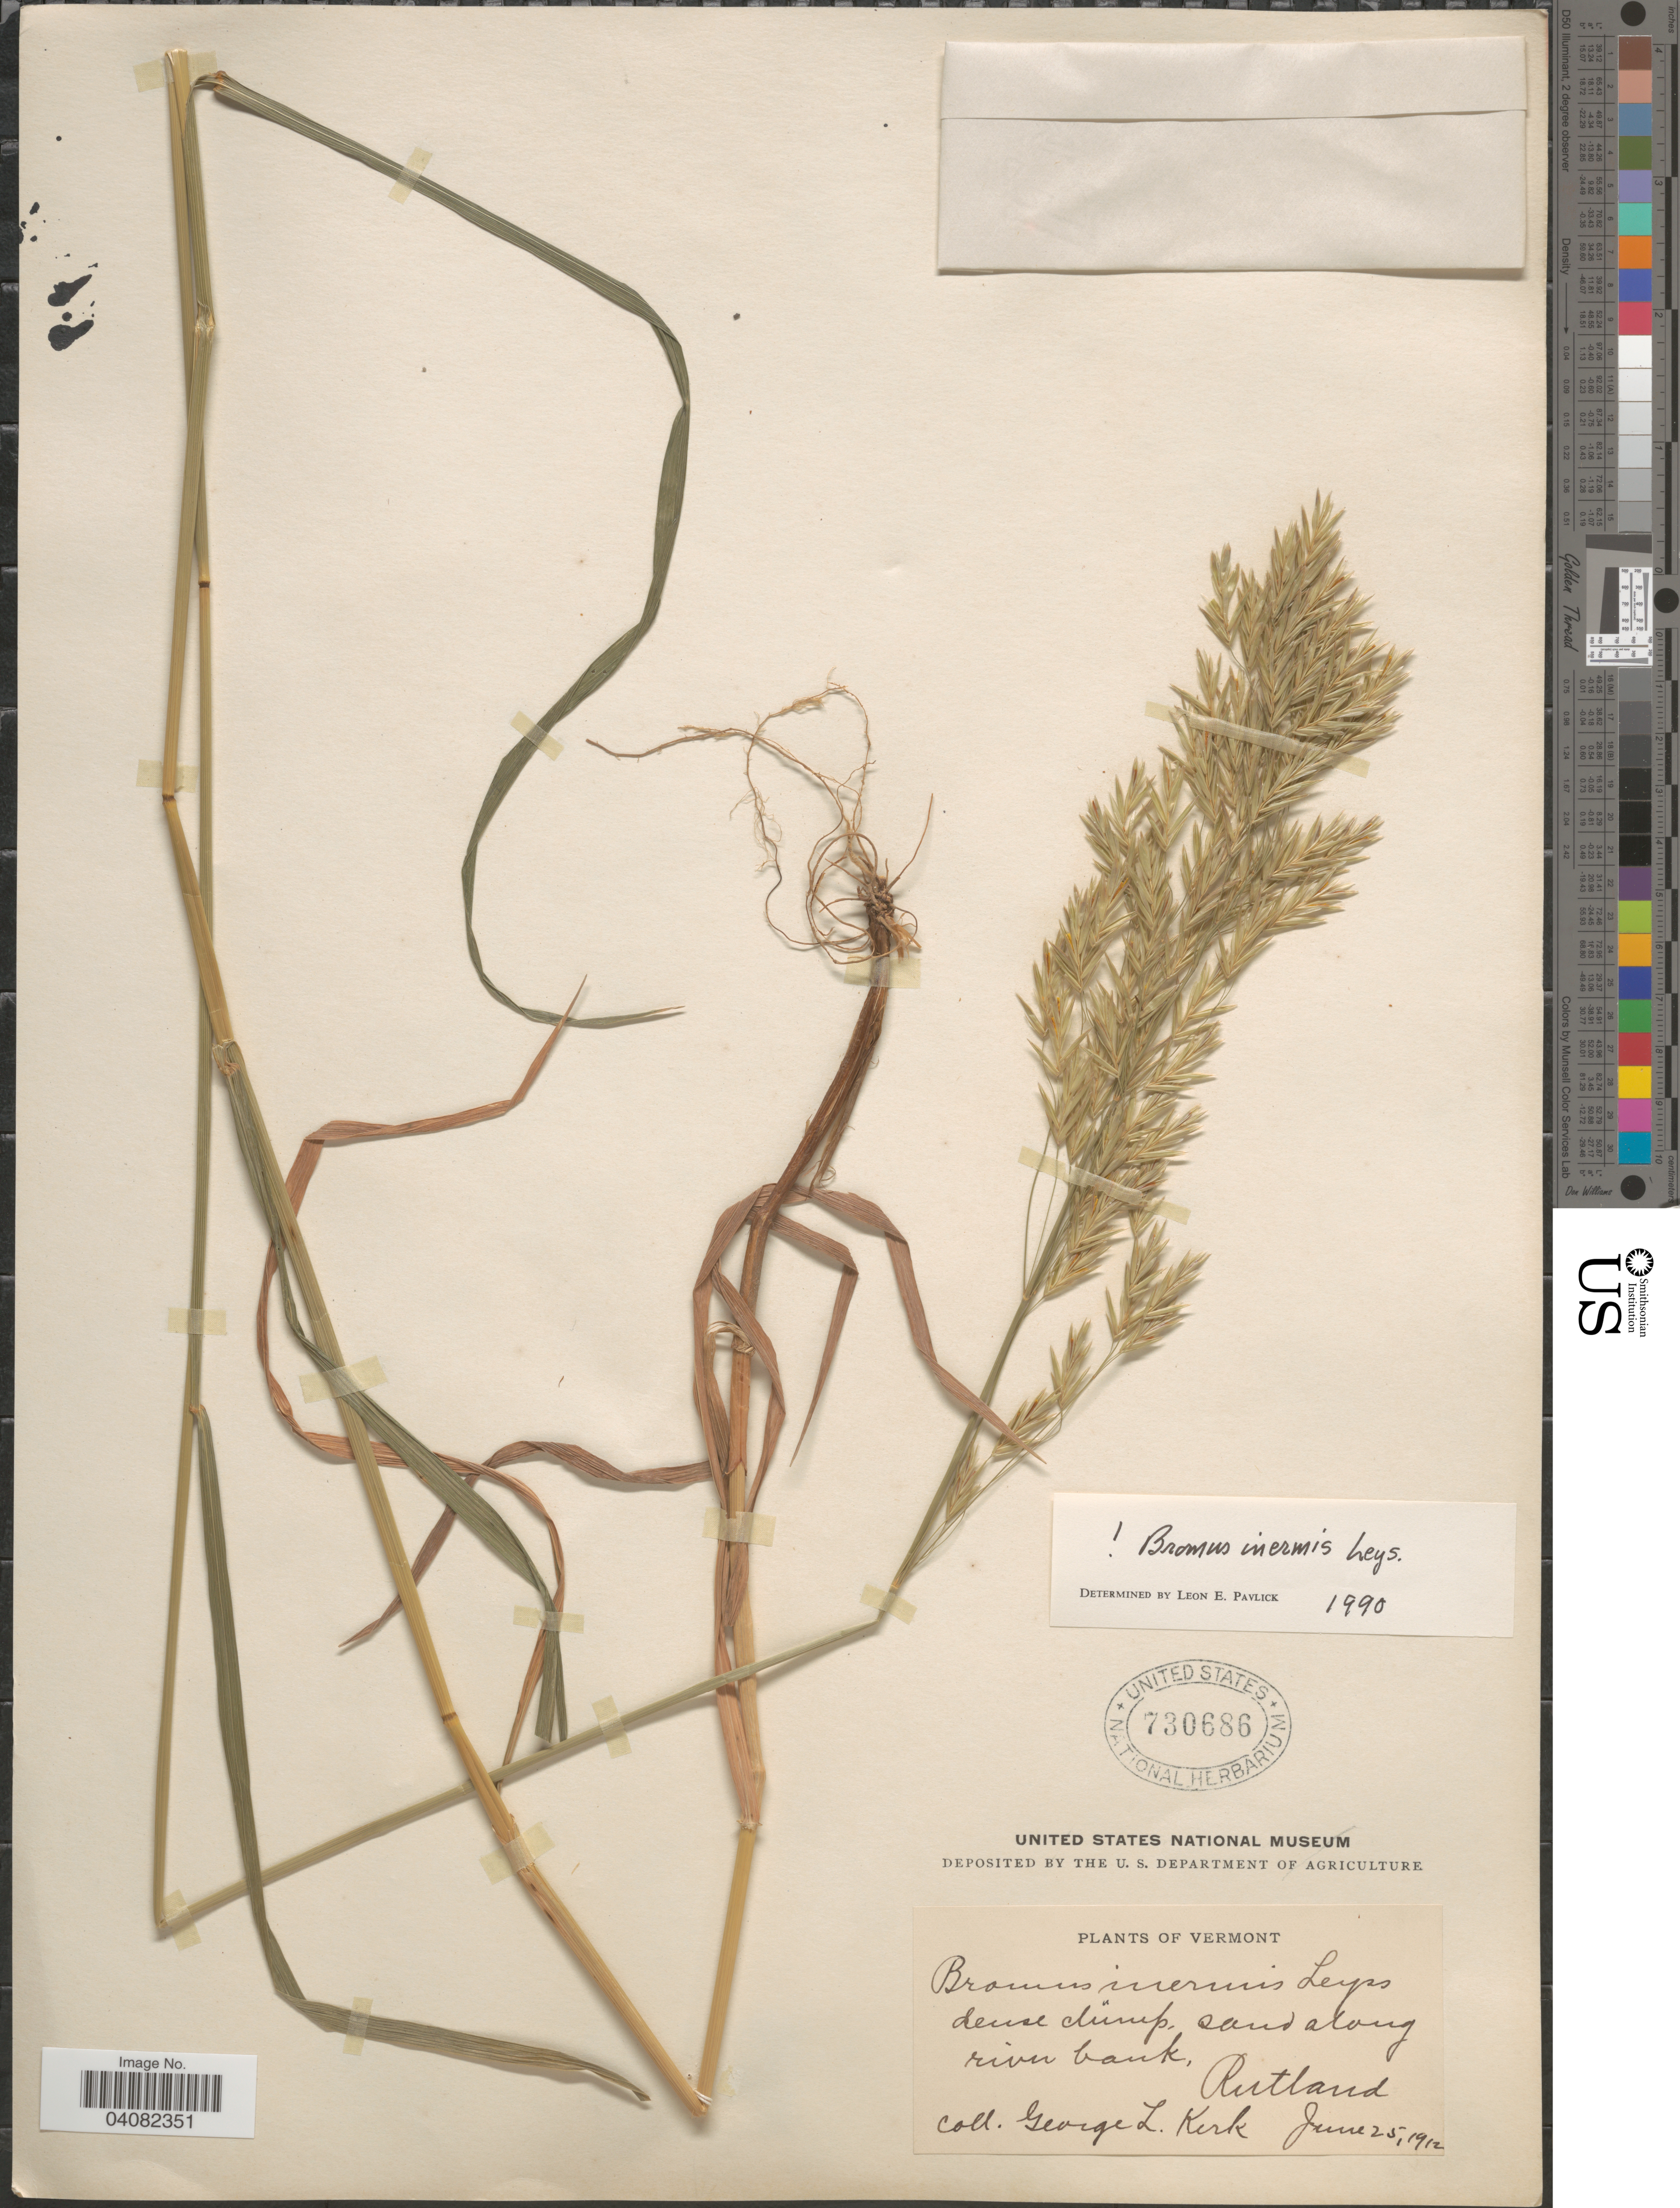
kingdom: Plantae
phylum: Tracheophyta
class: Liliopsida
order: Poales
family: Poaceae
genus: Bromus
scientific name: Bromus inermis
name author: Leyss.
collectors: G. Kirk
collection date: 1912-06-25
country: United States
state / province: Vermont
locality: Dense dump, sand along river bank, Rutland.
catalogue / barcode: US 730686